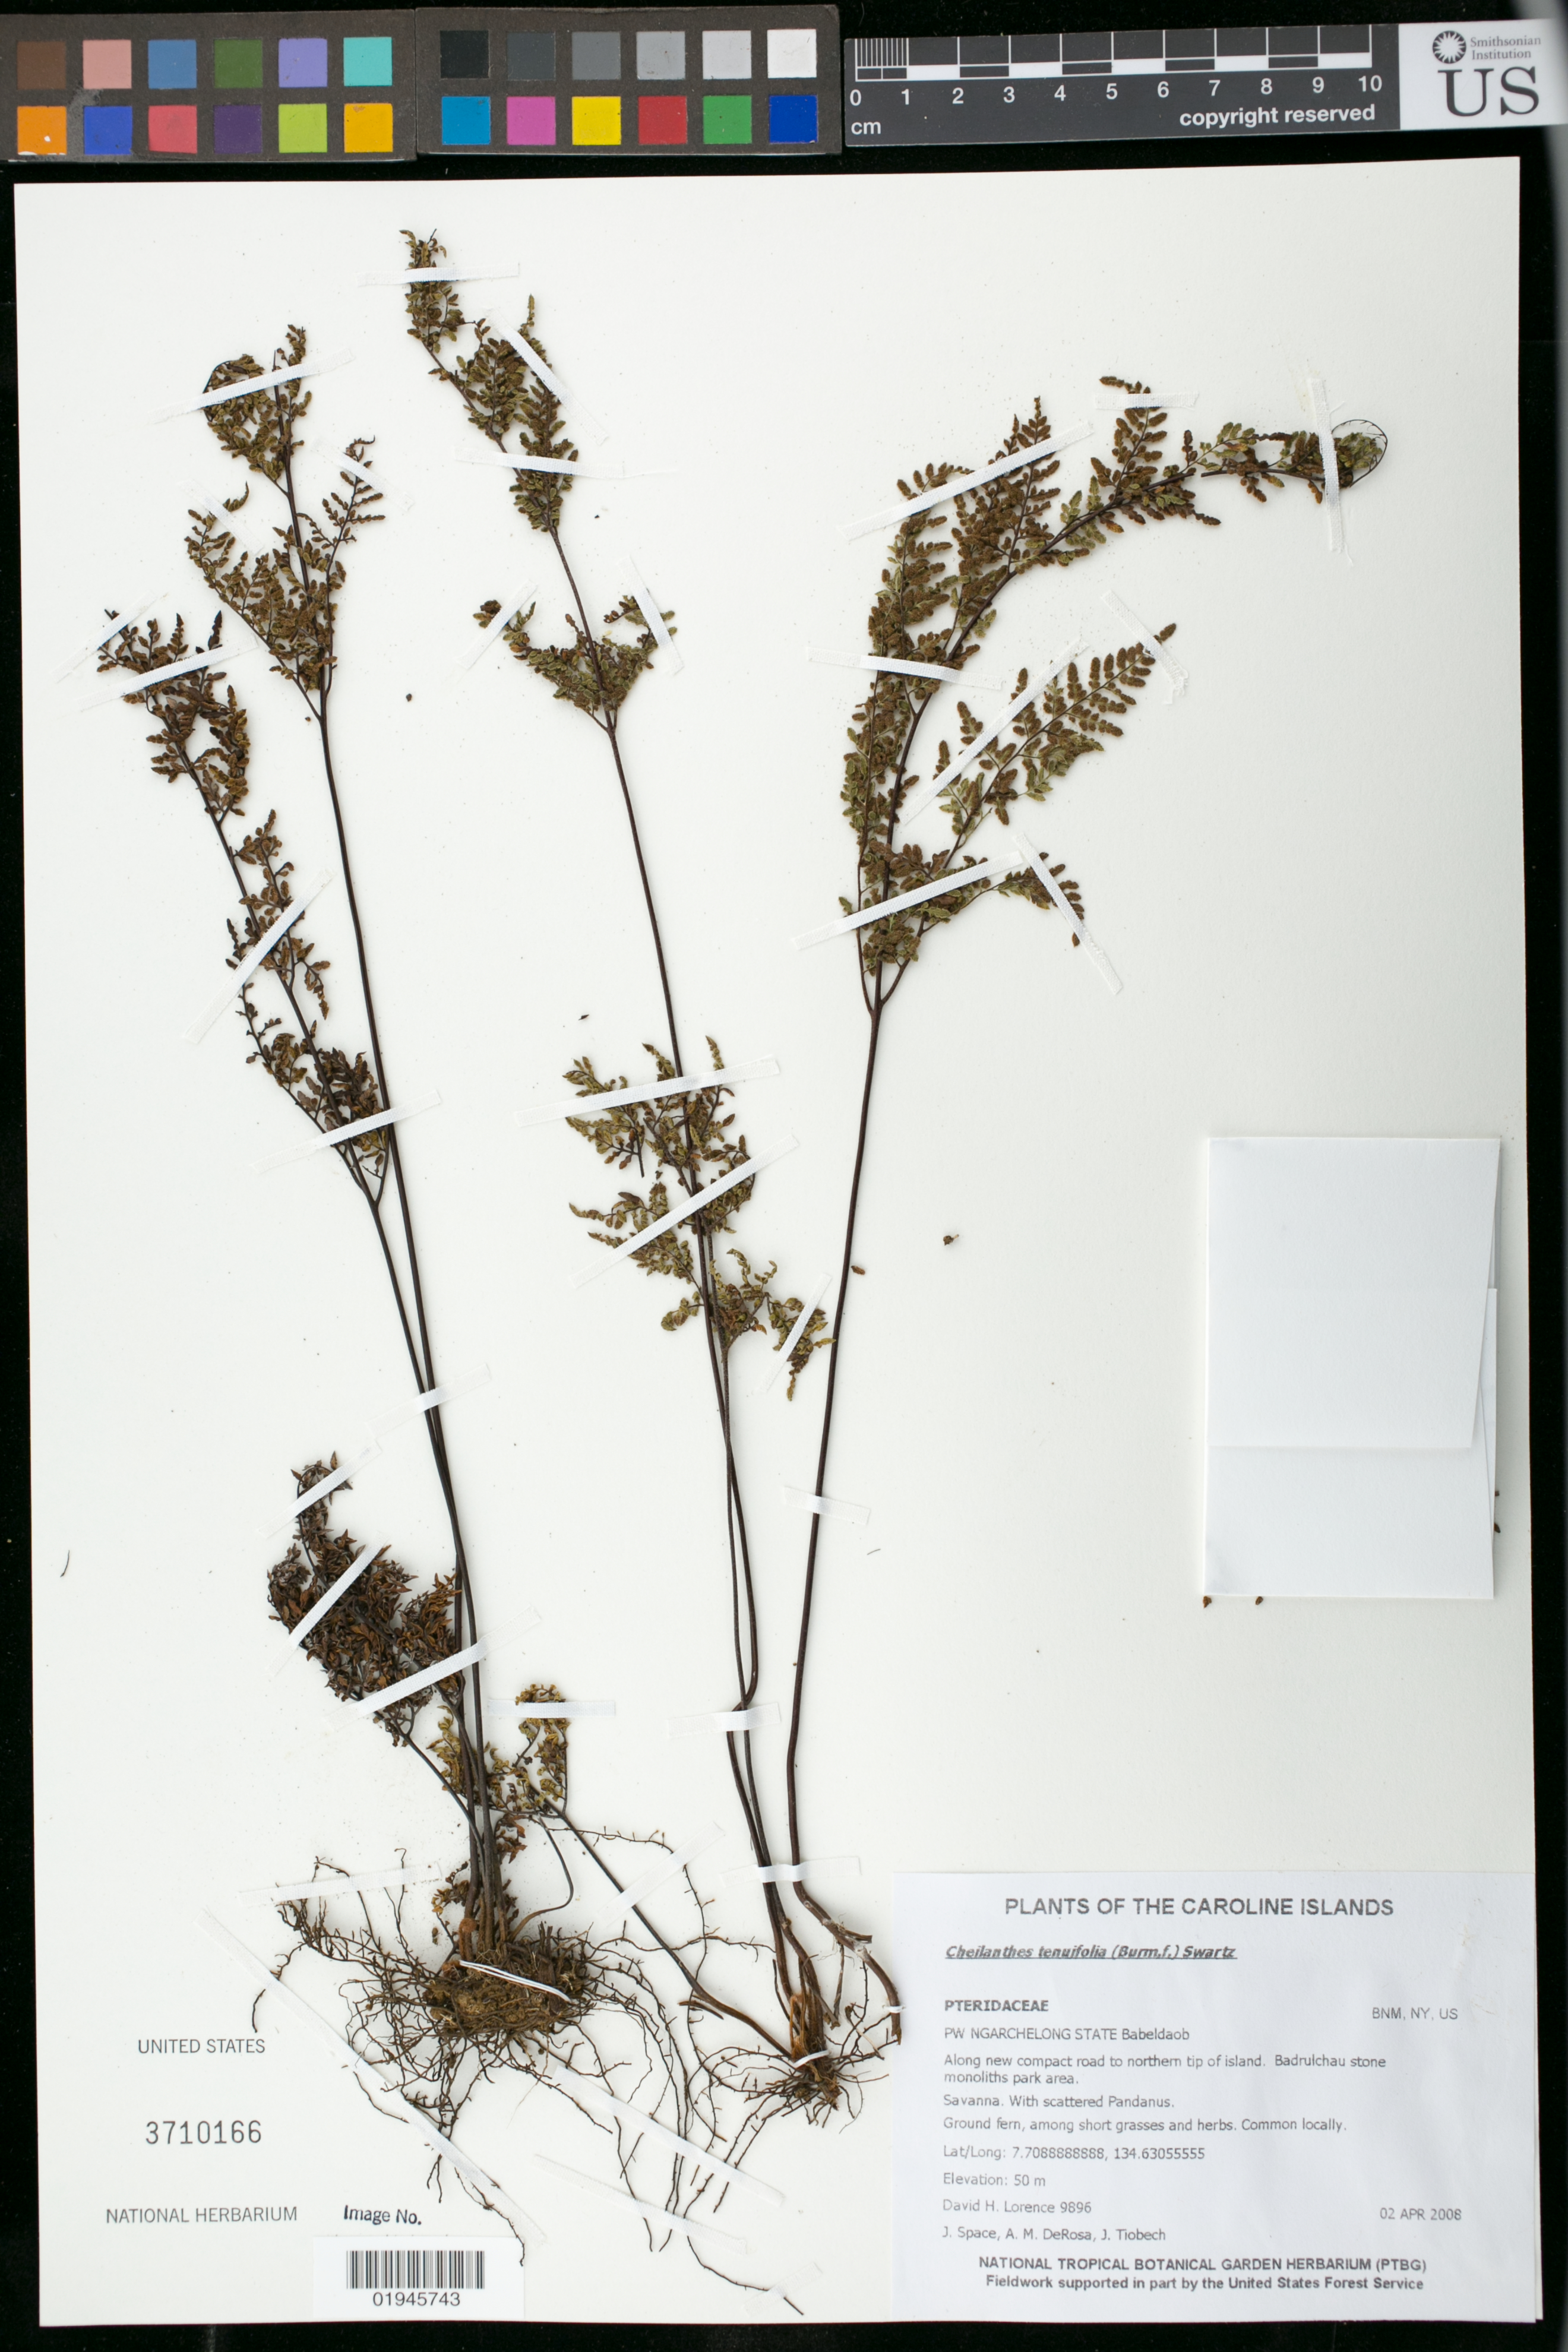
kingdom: Plantae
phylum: Tracheophyta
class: Polypodiopsida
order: Polypodiales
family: Pteridaceae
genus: Cheilanthes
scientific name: Cheilanthes tenuifolia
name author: (Burm. f.) Sw.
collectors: D. Lorence, J. Space, A. DeRosa & J. Tiobech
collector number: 9896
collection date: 2008-04-02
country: Palau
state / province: Ngarchelong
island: Babeldaob [Babelthuap]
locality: Along new compact road to northern tip of island, Badrulchau stone monoliths park area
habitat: Savanna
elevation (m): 50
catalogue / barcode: US 3710166